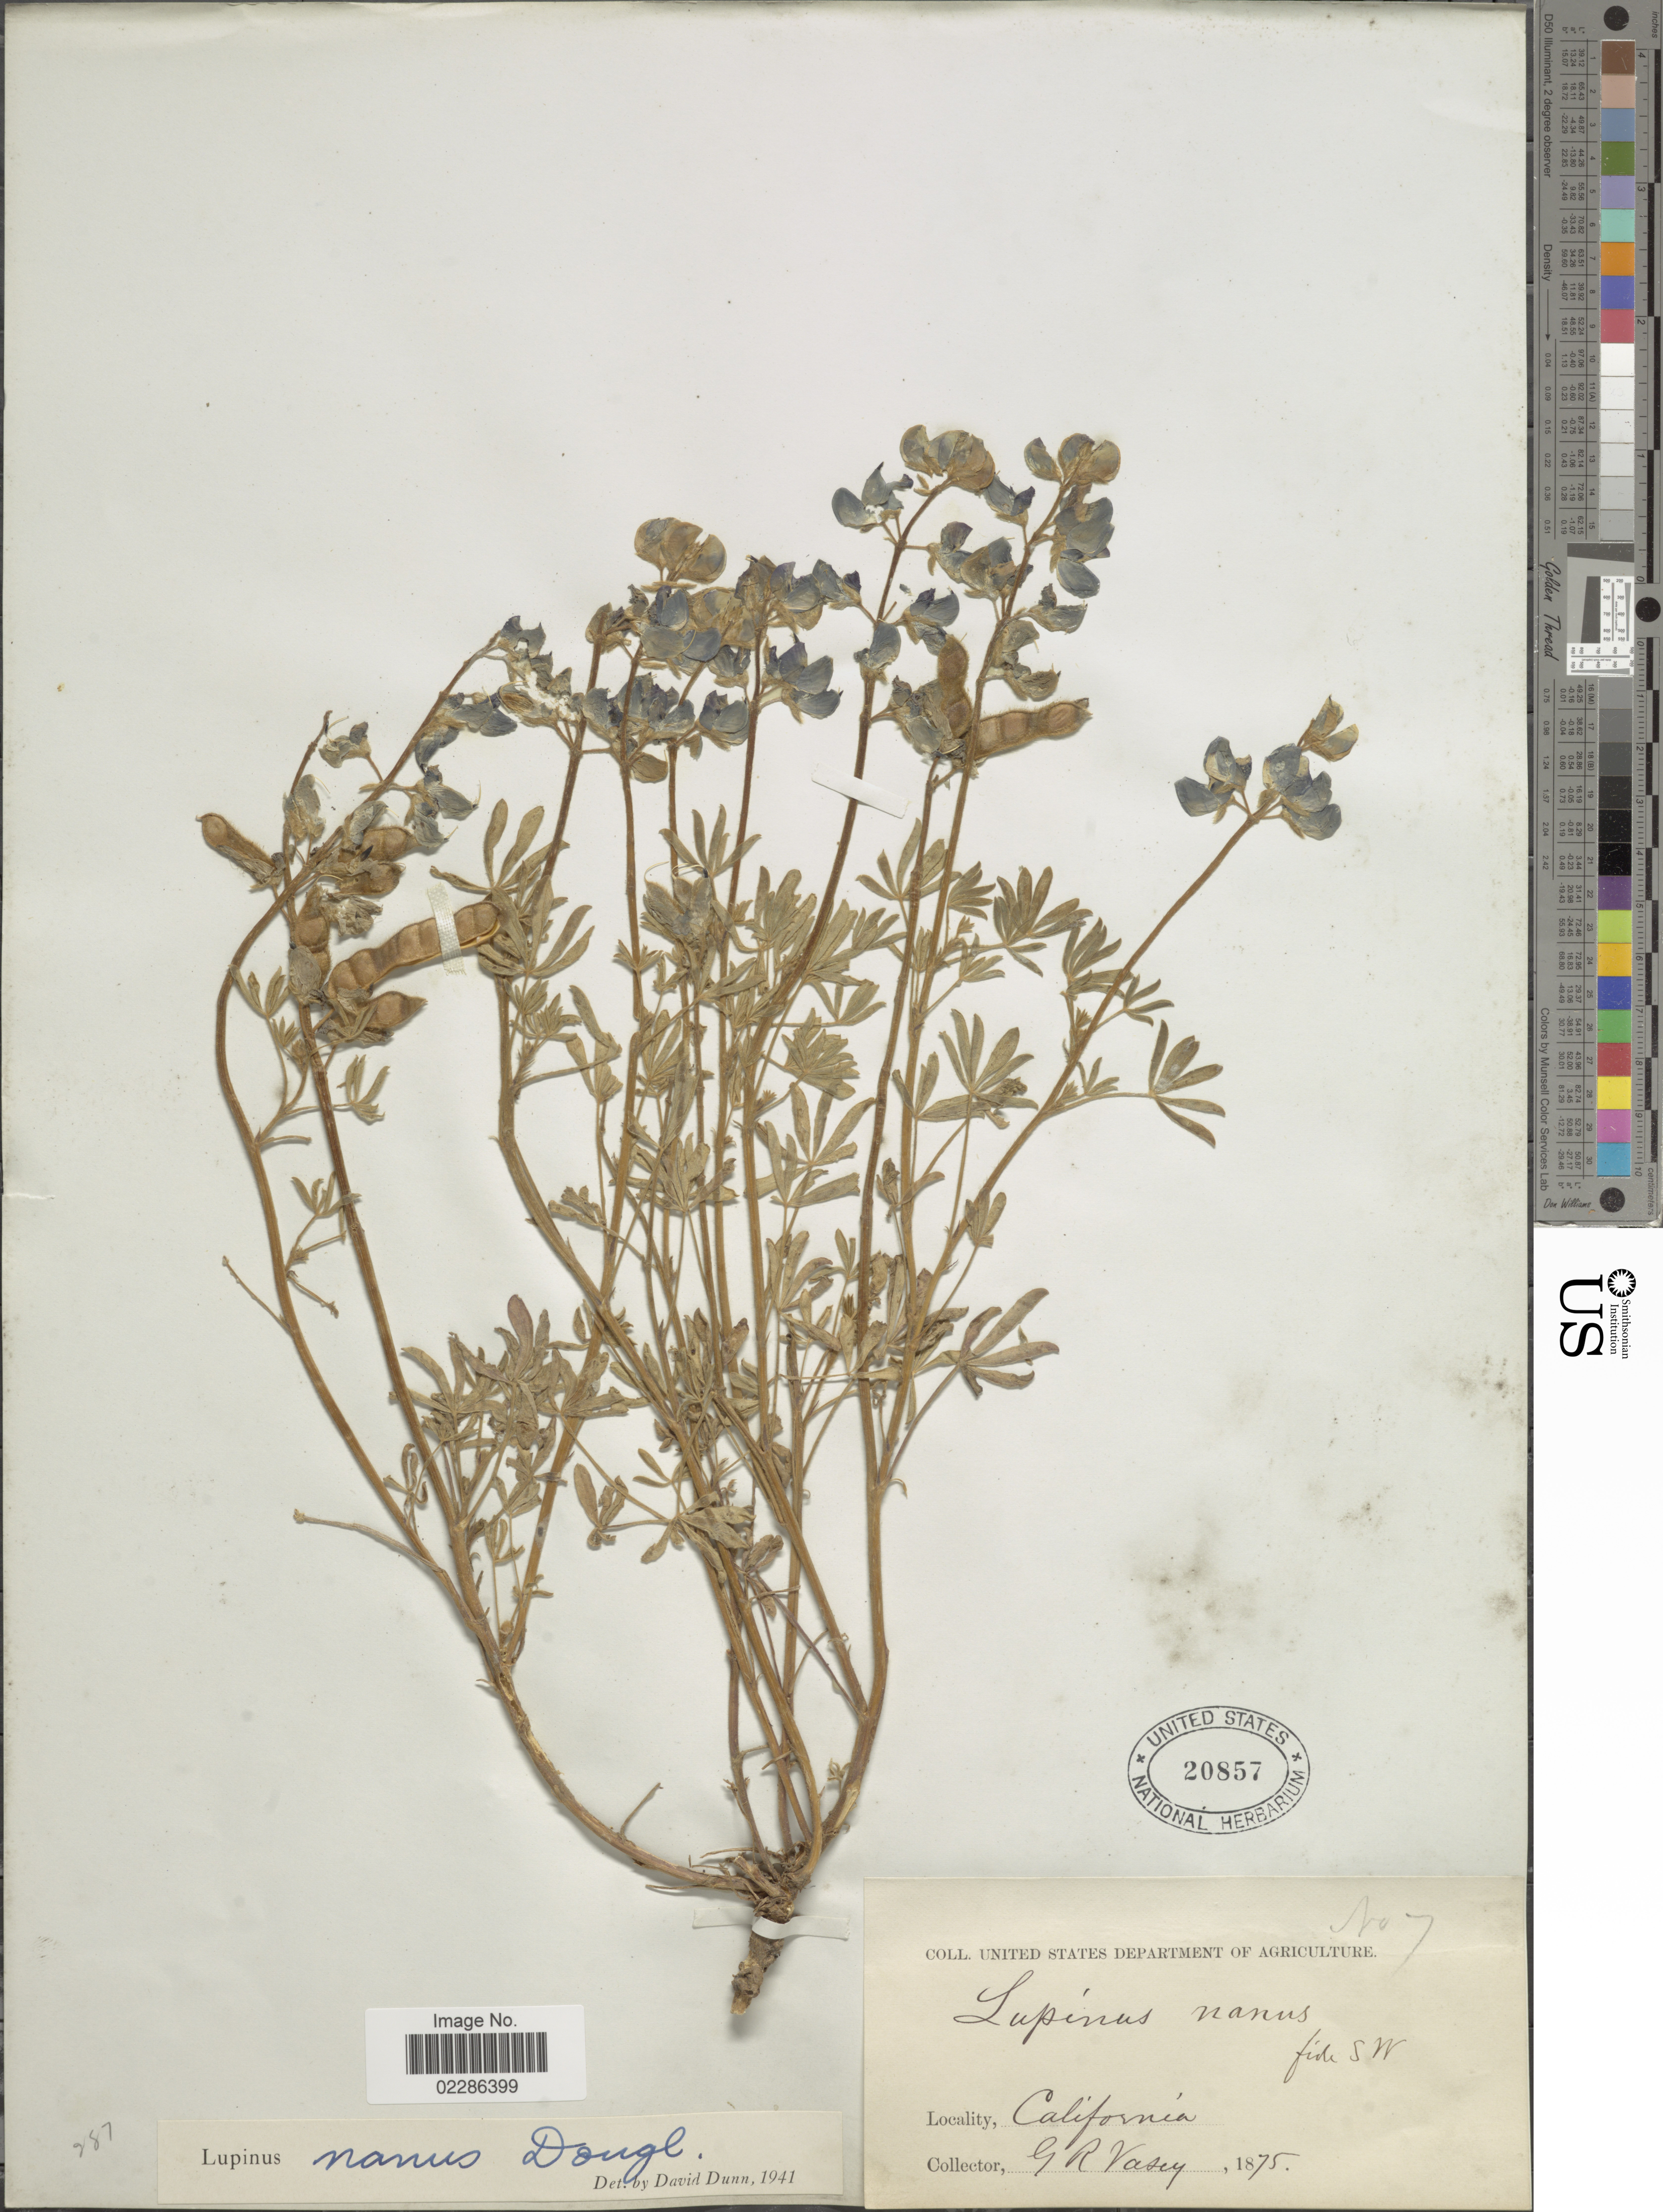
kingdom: Plantae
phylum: Tracheophyta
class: Magnoliopsida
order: Fabales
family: Fabaceae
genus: Lupinus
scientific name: Lupinus nanus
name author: Douglas ex Benth.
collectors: G. R. Vasey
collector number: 7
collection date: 1875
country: United States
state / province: California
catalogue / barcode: US 20857